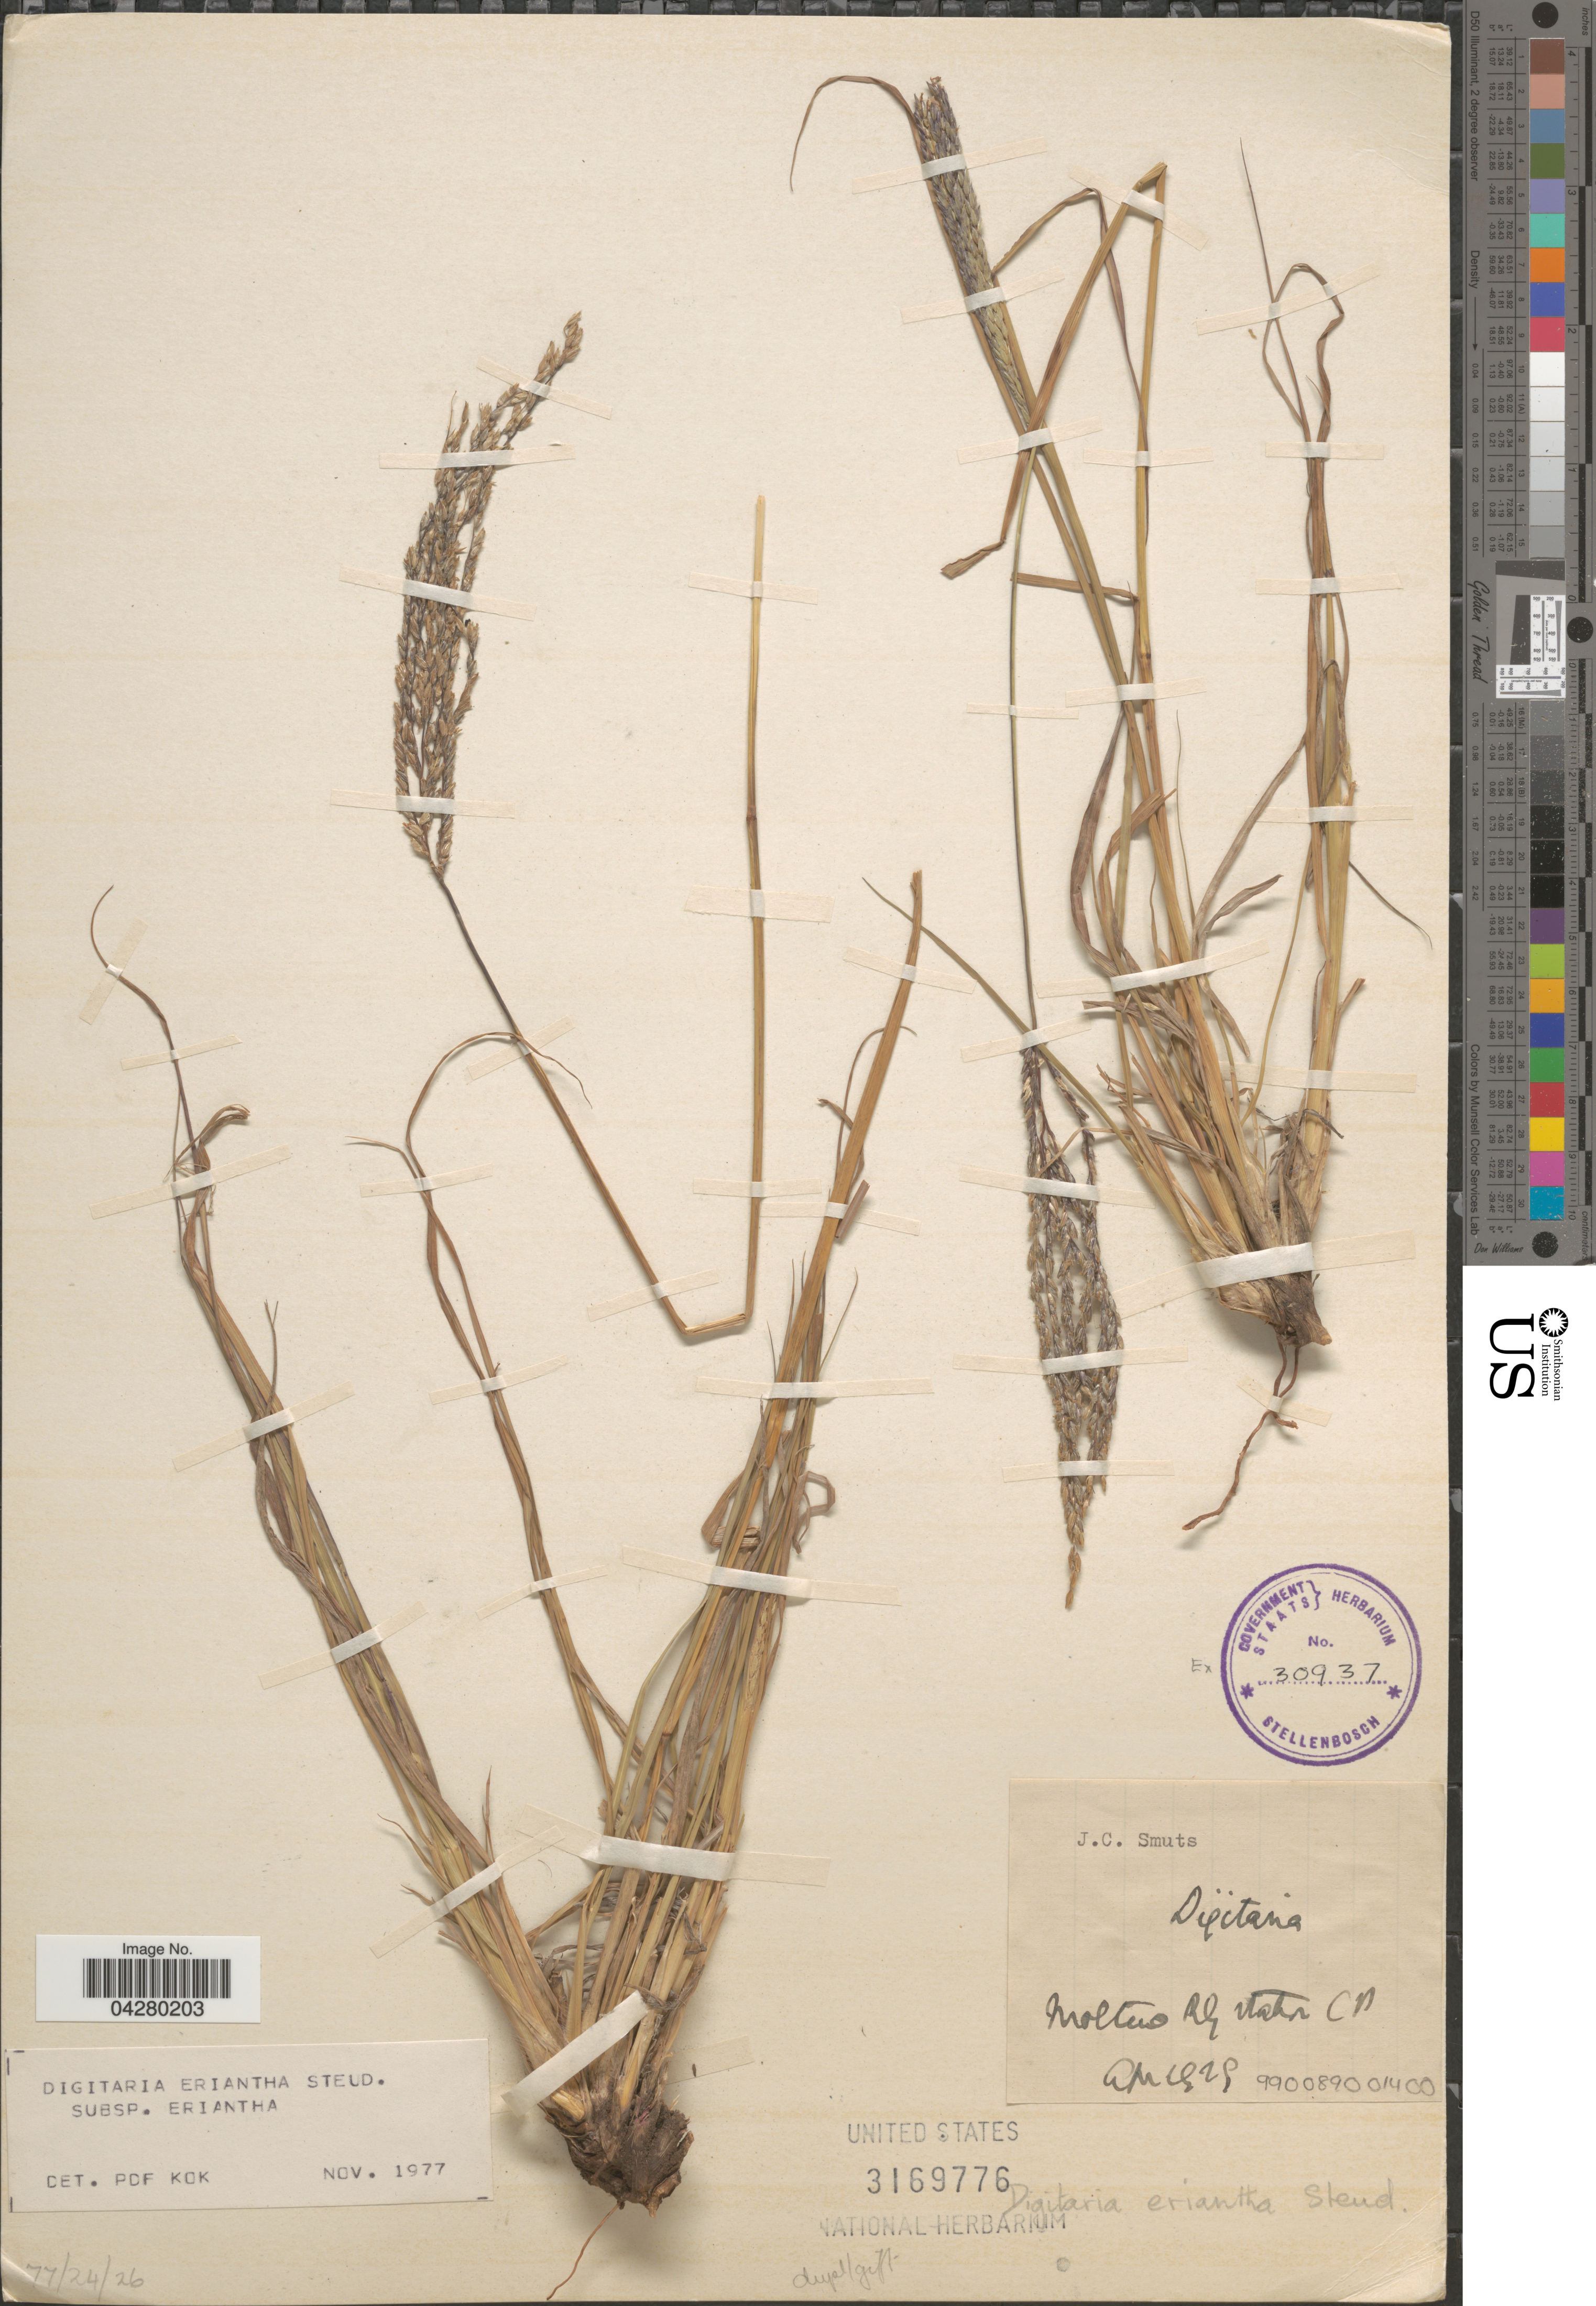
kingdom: Plantae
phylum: Tracheophyta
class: Liliopsida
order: Poales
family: Poaceae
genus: Digitaria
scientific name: Digitaria eriantha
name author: Steud.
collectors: J. C. Smuts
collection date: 1929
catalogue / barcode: US 3169776